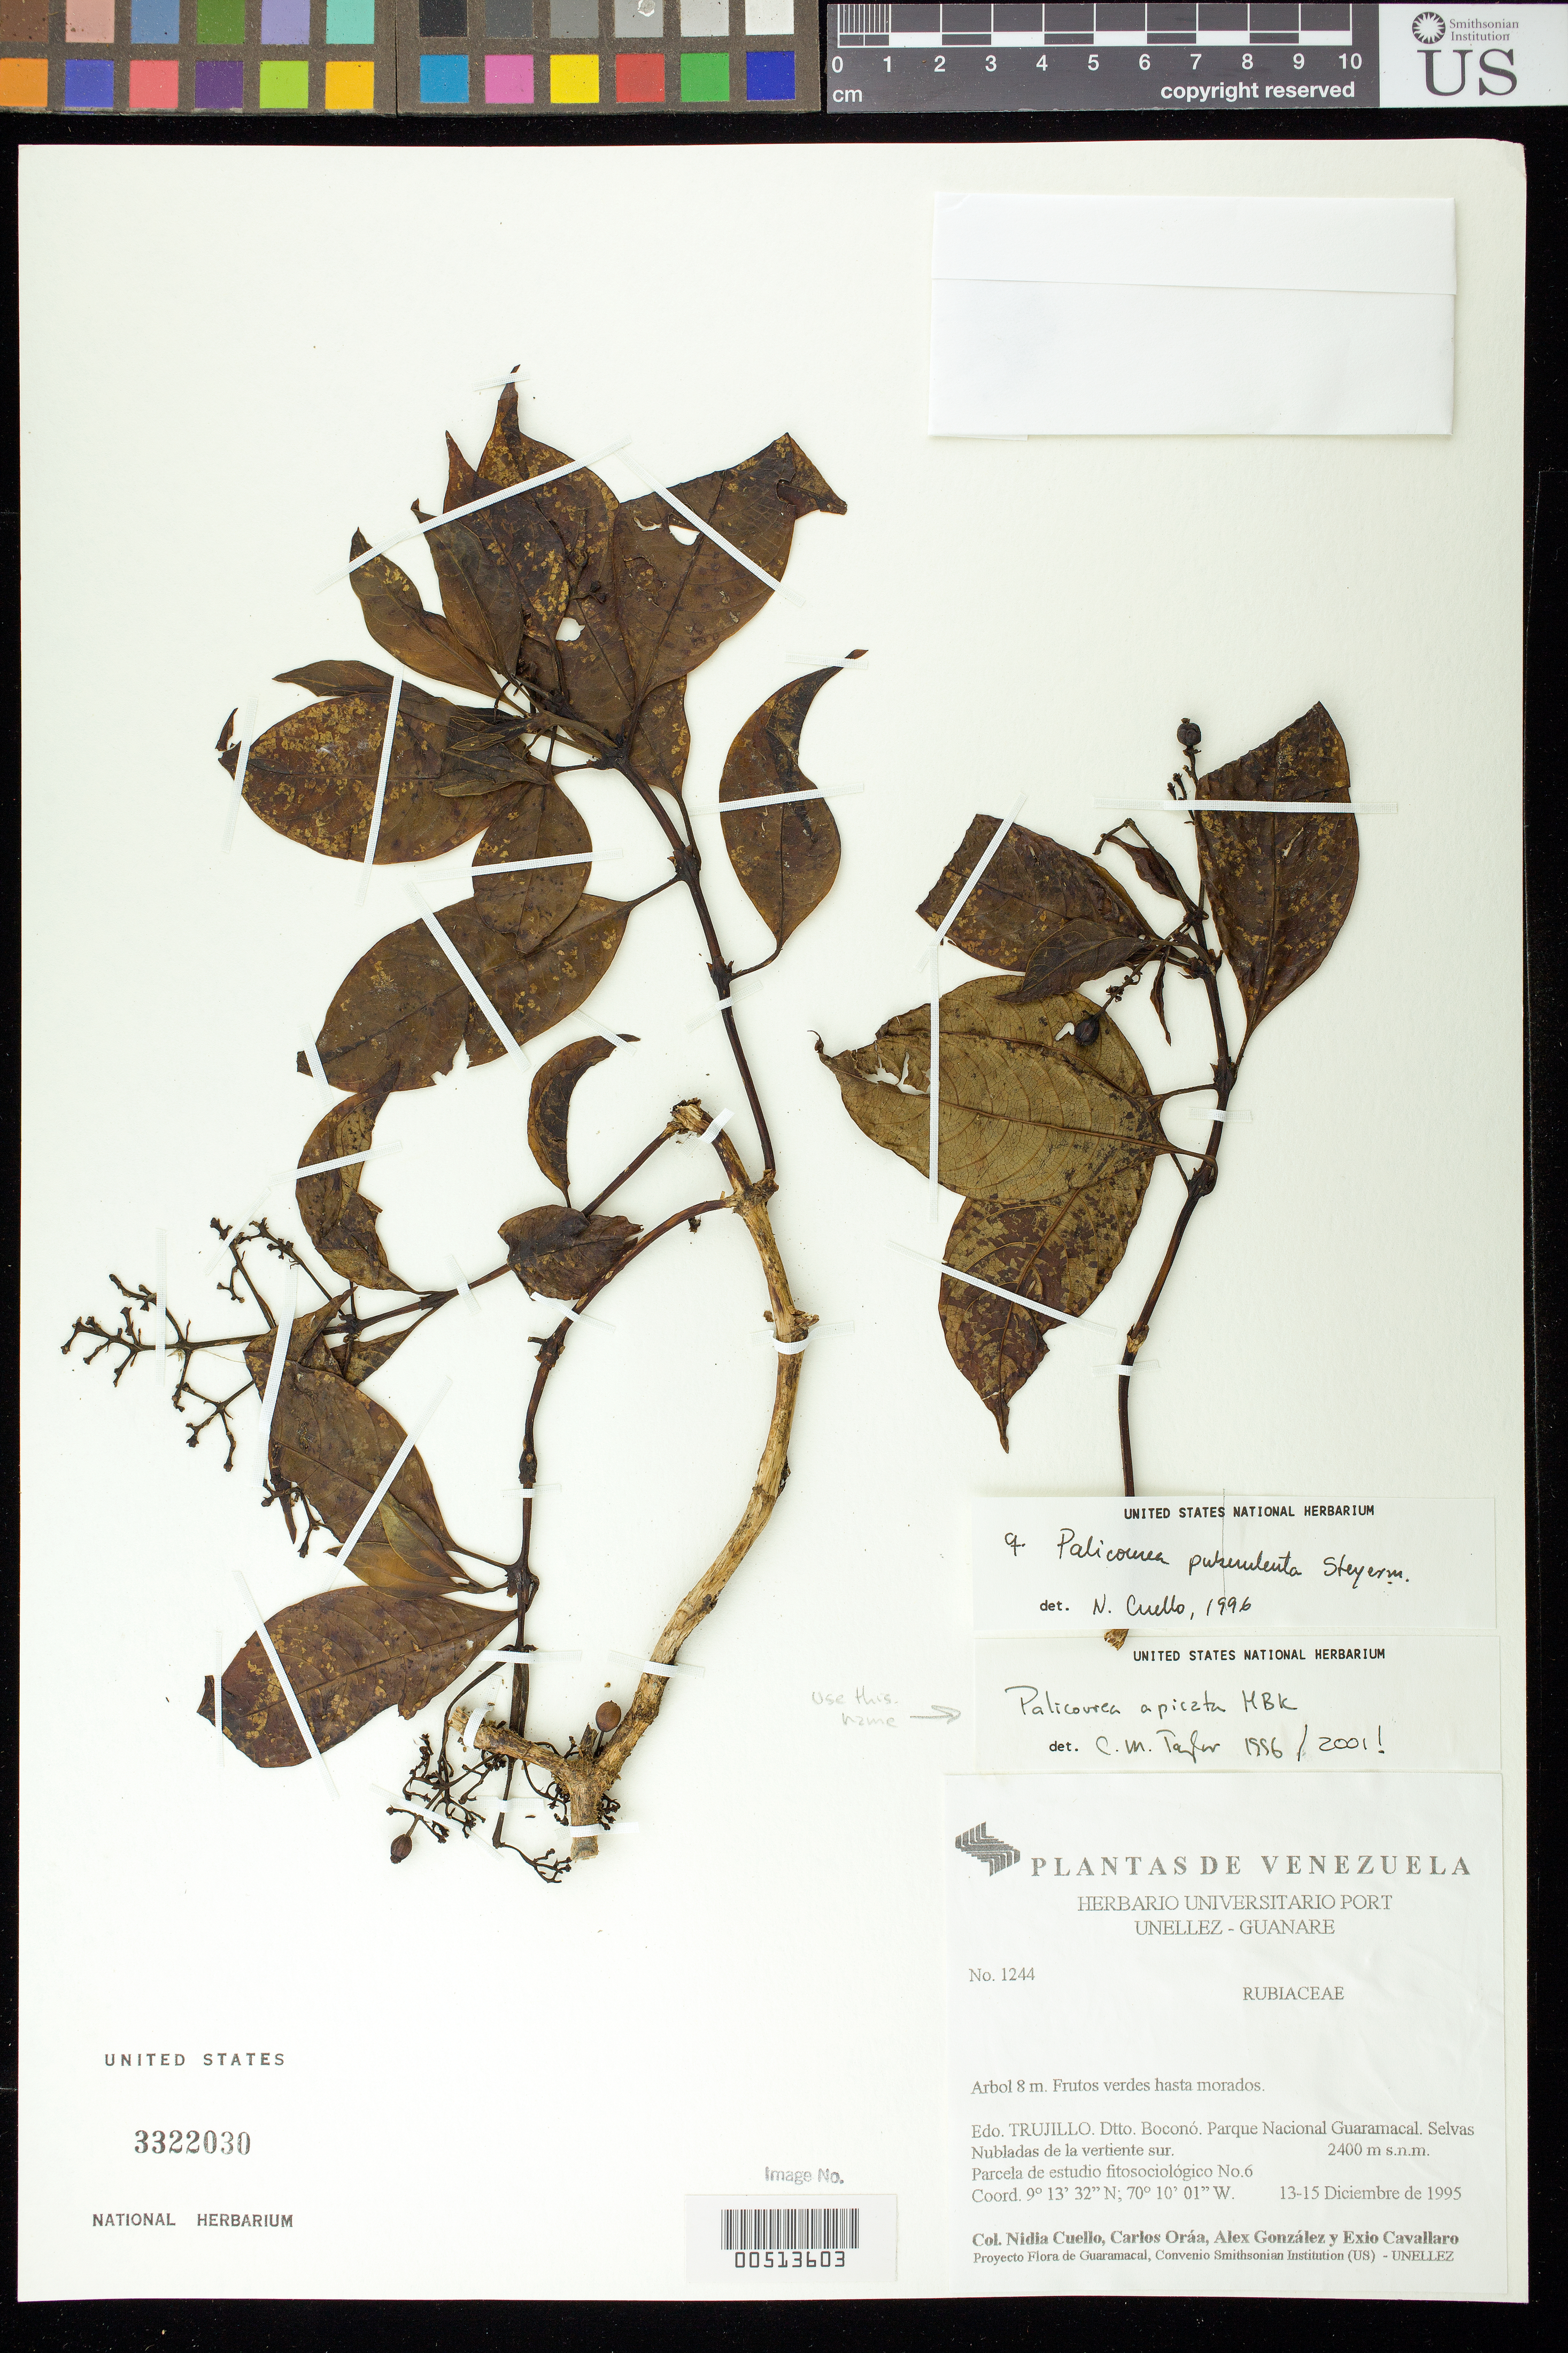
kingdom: Plantae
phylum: Tracheophyta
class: Magnoliopsida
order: Gentianales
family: Rubiaceae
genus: Palicourea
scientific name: Palicourea apicata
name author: Kunth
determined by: Taylor, Charlotte M.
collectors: N. L. Cuello, C. Oráa, A. Gonzáles & E. Cavallaro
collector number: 1244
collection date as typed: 13 Dec 1995 to 15 Dec 1995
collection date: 1995-12-13/1995-12-15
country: Venezuela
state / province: Trujillo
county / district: Boconó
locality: Parque Nacional Guaramacal, vertiente S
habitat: Selvas Nubladas. Parcela de estudio fitosociológico No. 6.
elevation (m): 2400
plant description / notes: K, NY, PORT, US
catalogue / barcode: US 3322030